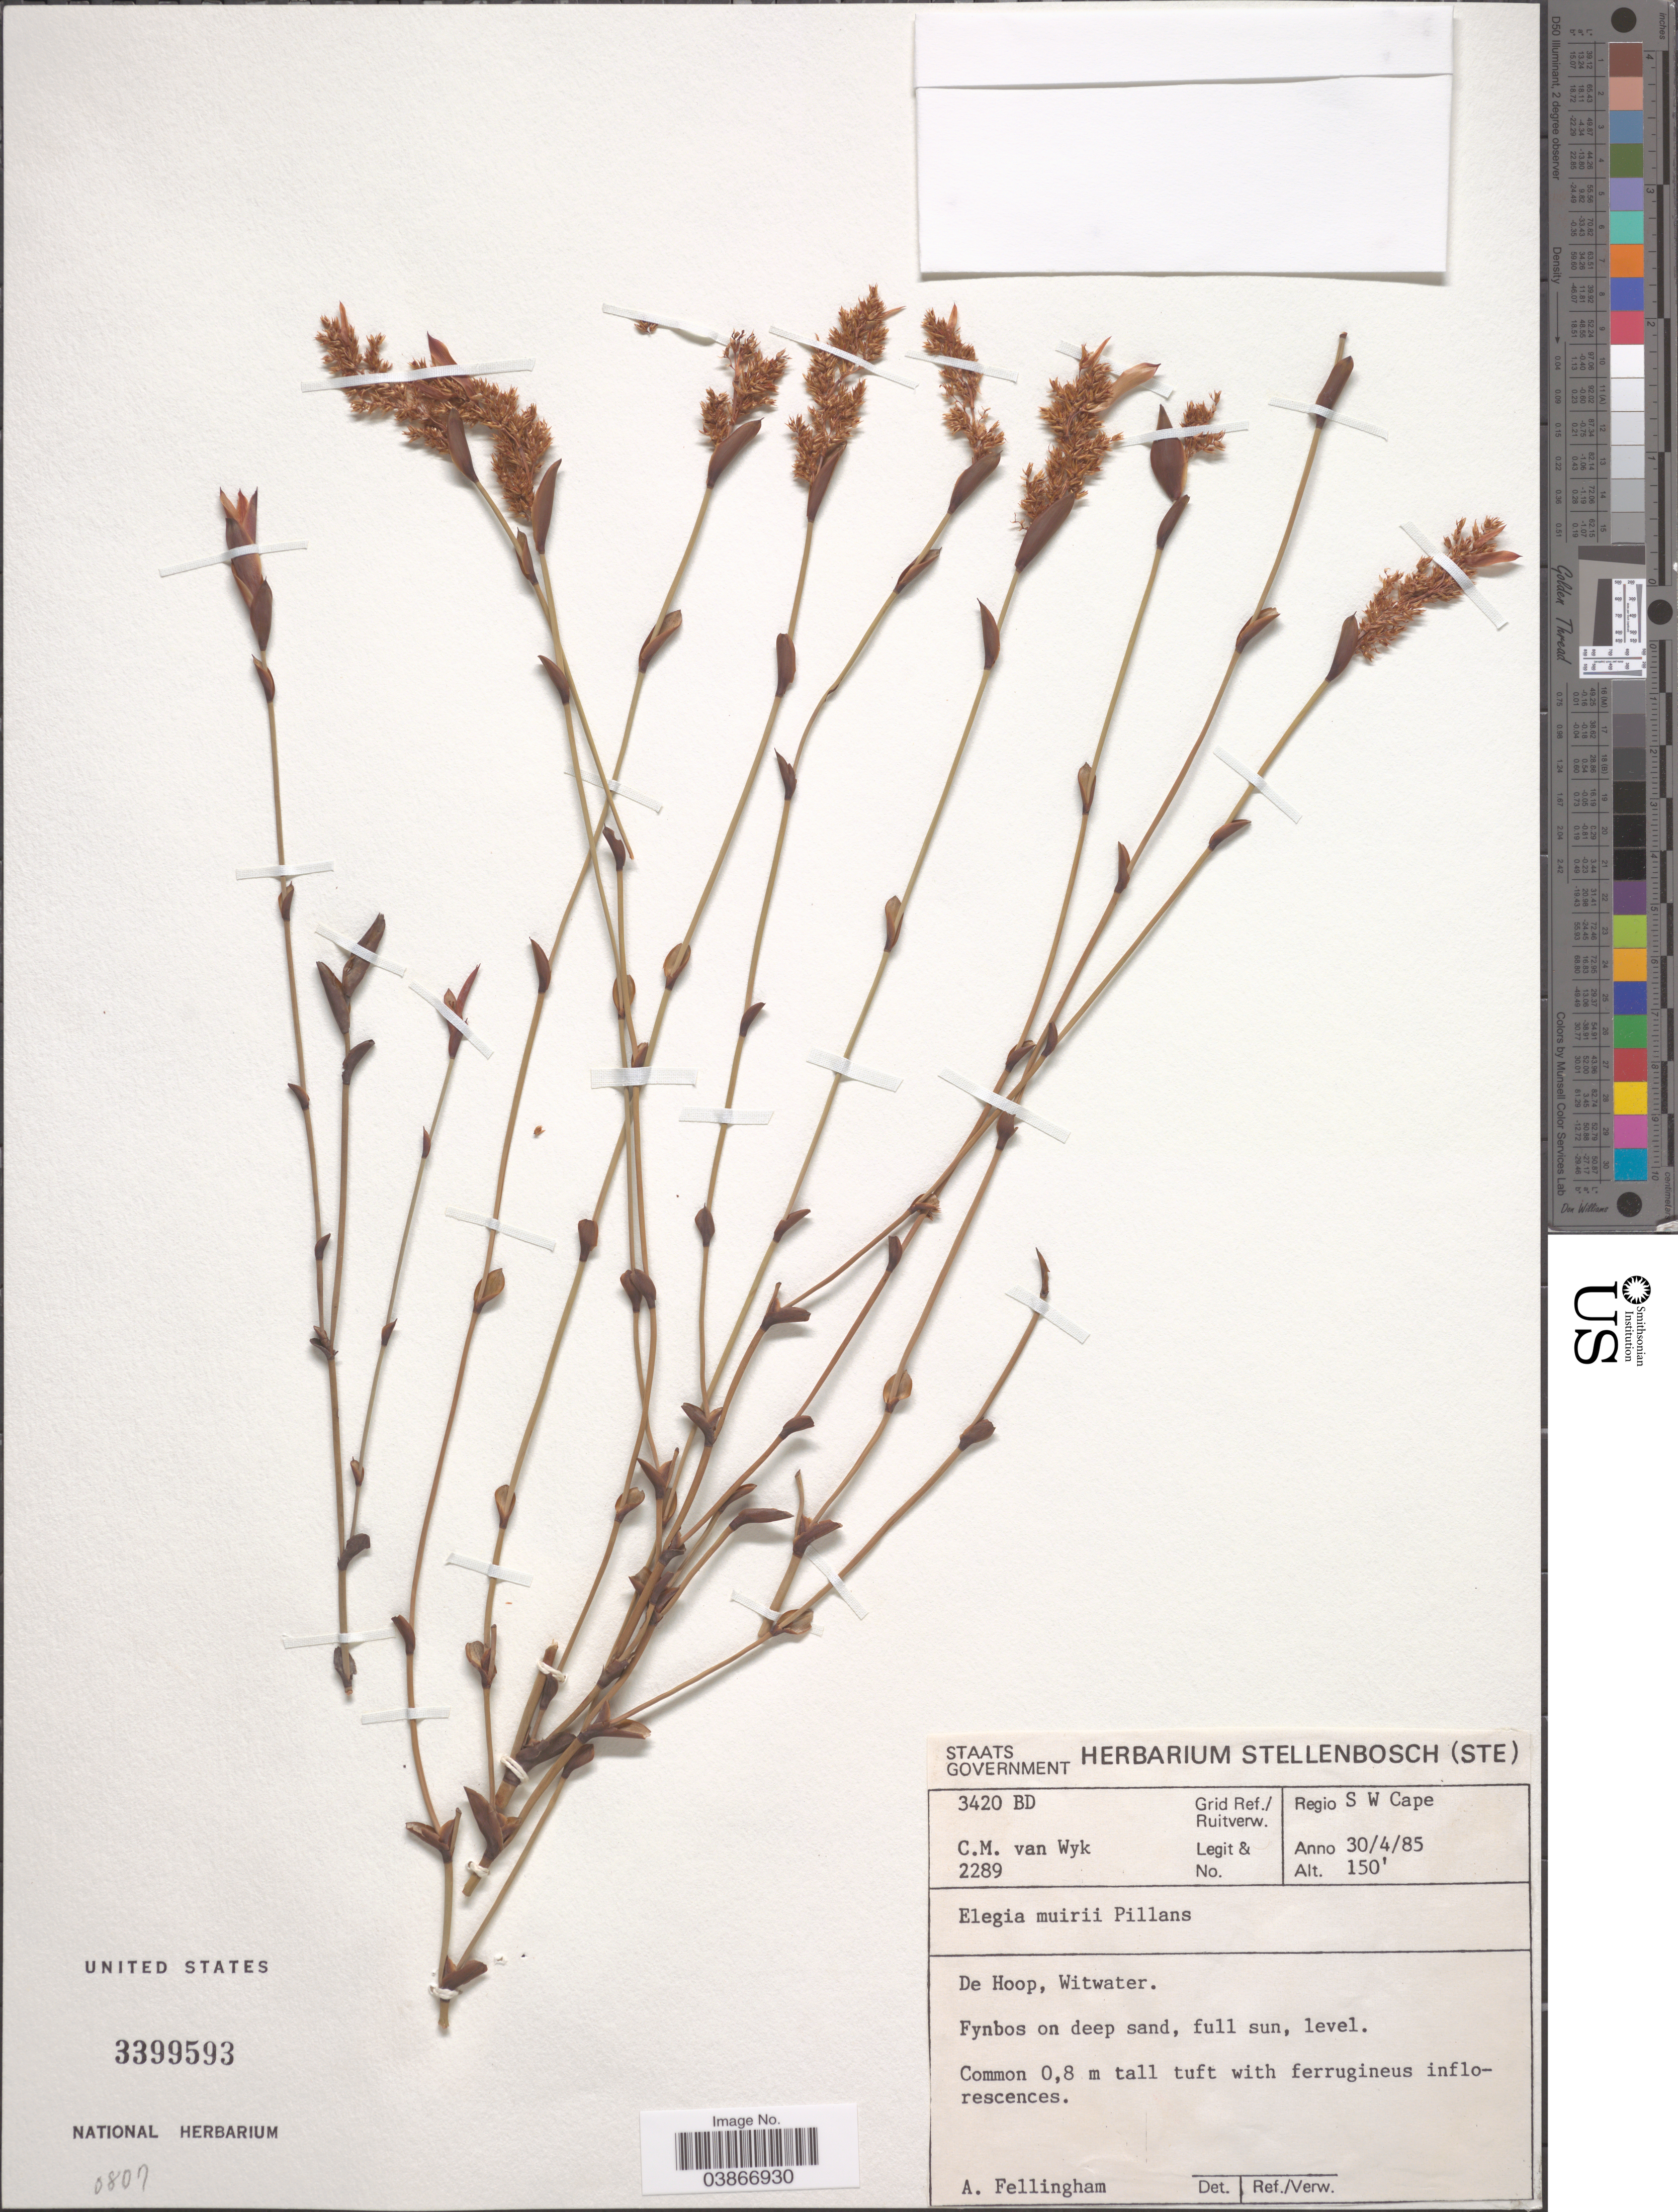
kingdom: Plantae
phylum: Tracheophyta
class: Liliopsida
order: Poales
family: Restionaceae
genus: Elegia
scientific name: Elegia muirii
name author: Pillans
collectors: C. Van Wyk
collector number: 2289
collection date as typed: Transcribed d/m/y: 30/4/85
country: South Africa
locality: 3420 BD Grid Ref./Ruitverw. Regio S W Cape. De Hoop, Witwater.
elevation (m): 46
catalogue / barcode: US 3399593